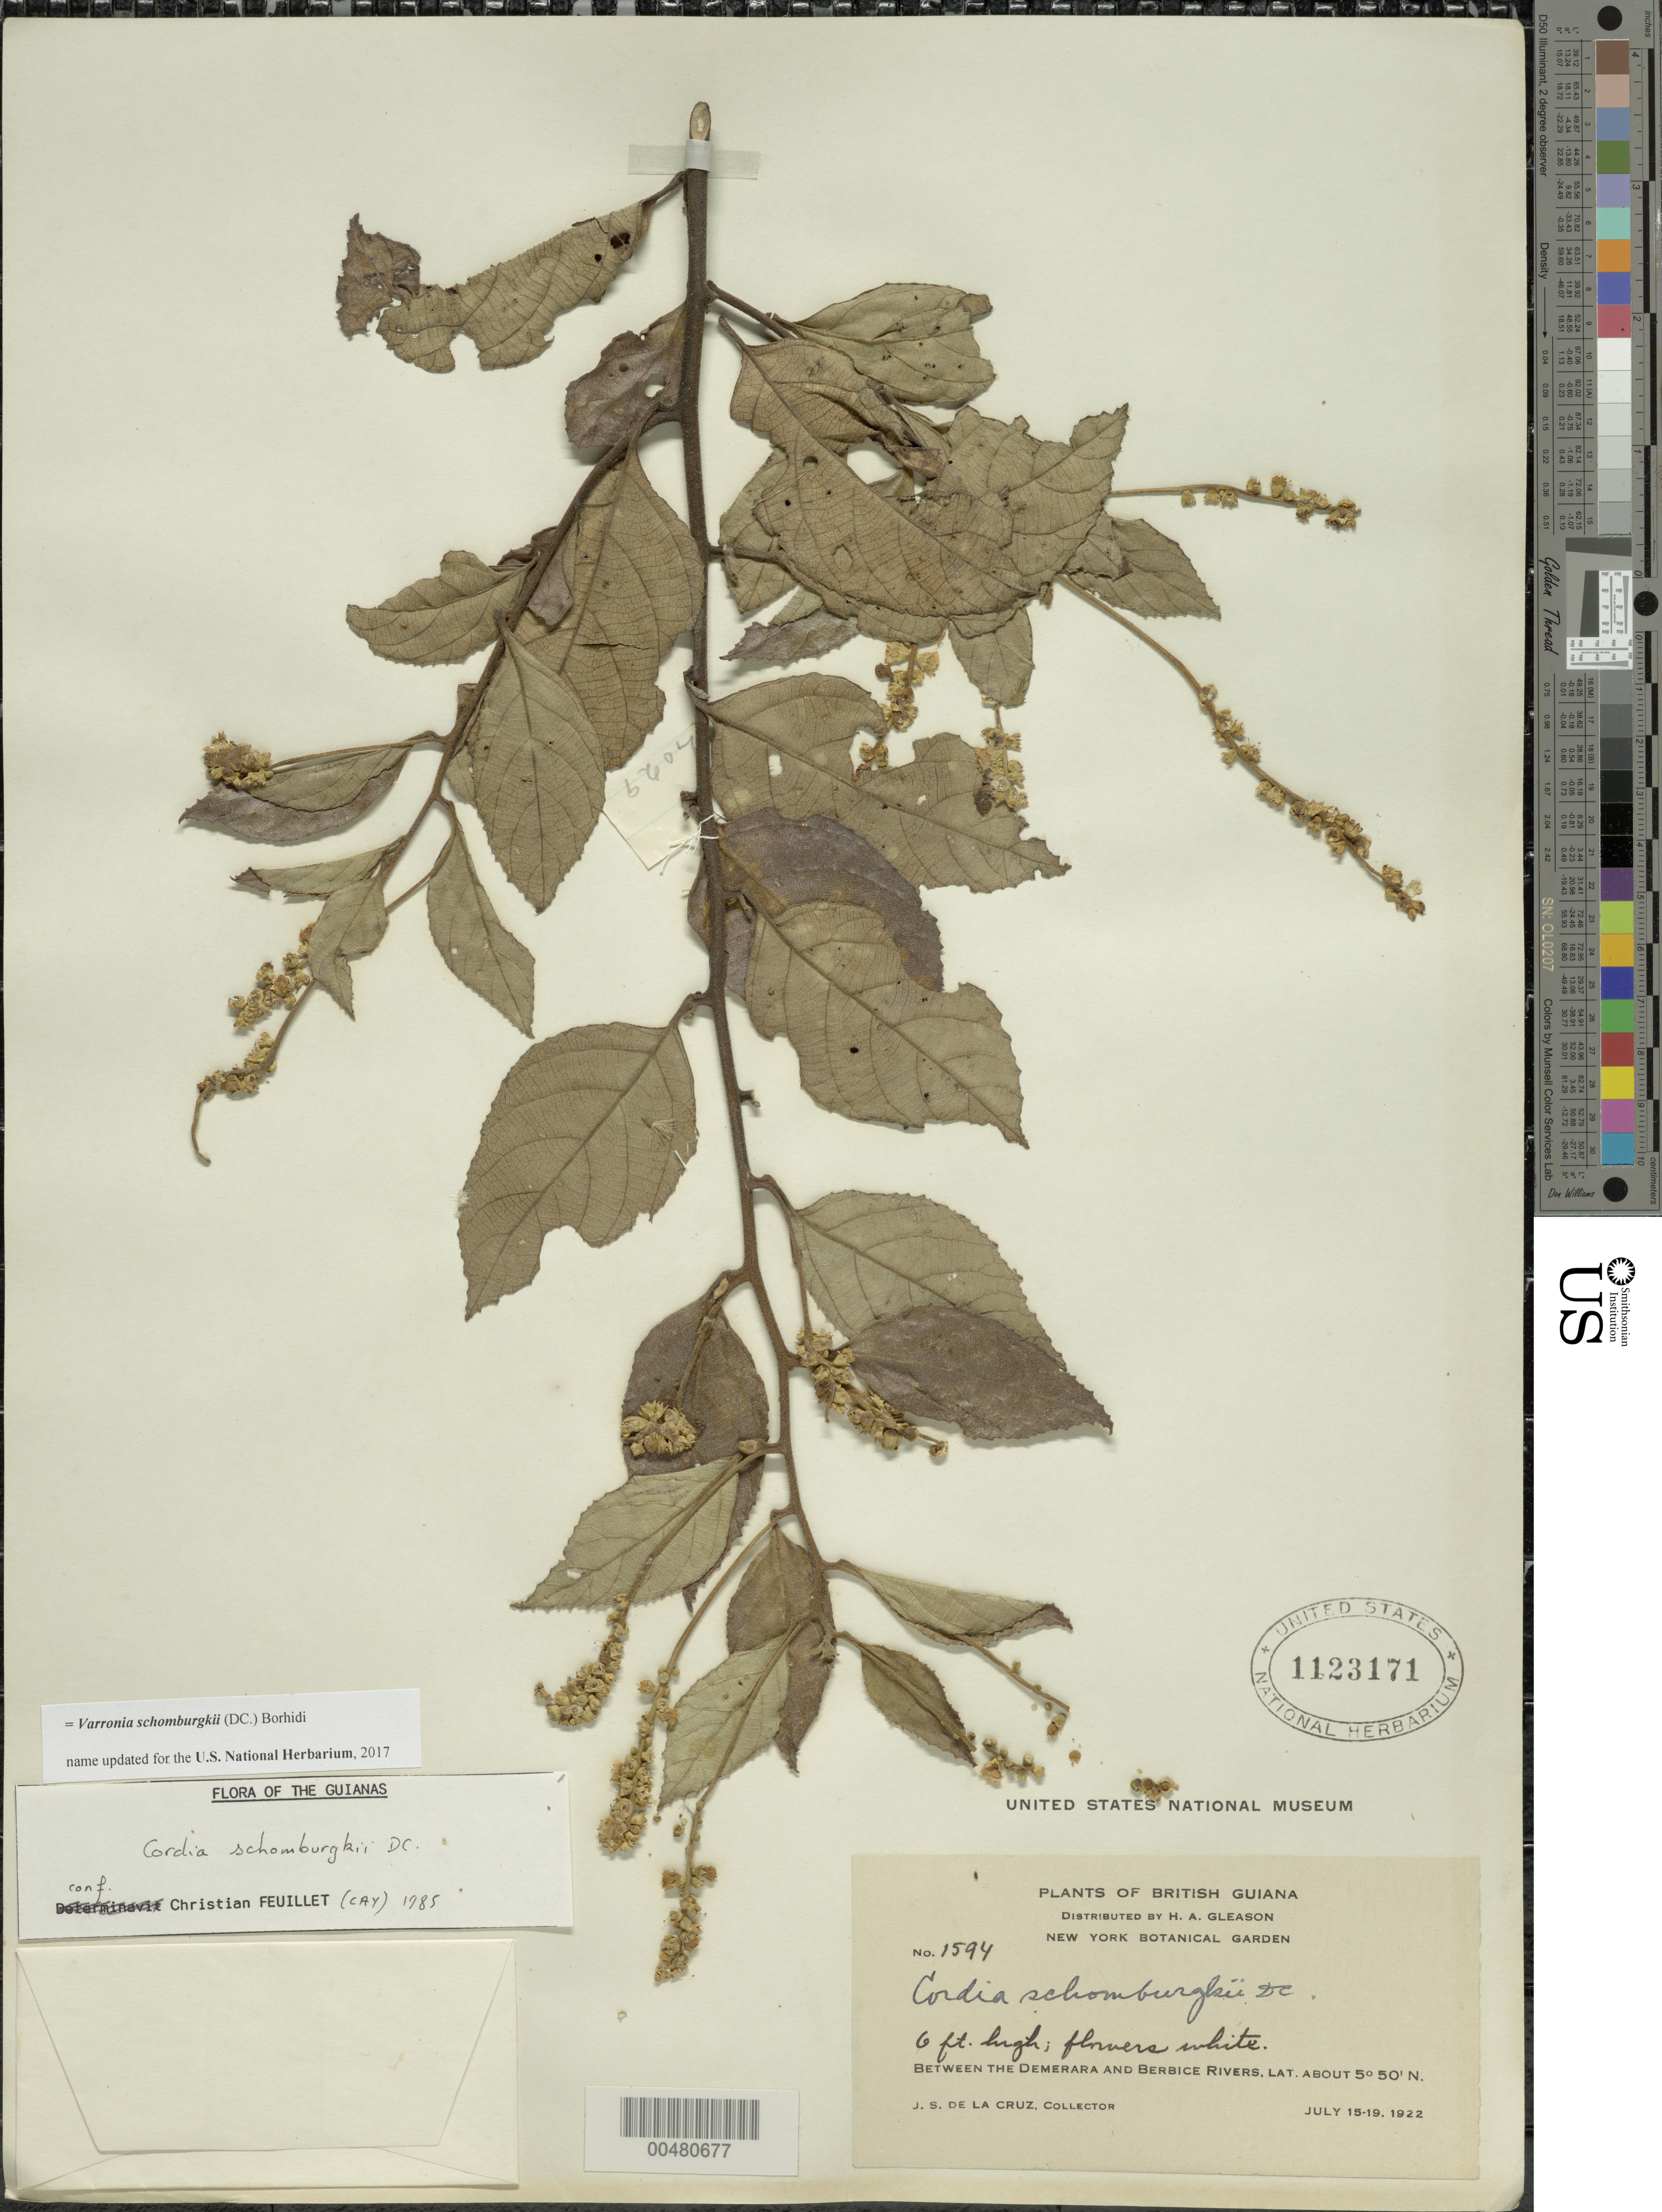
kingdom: Plantae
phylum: Tracheophyta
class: Magnoliopsida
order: Boraginales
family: Cordiaceae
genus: Varronia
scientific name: Varronia schomburgkii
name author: (DC.) Borhidi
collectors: J. S. de la Cruz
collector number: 1594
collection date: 1922-07-15/1922-07-19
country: Guyana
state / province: U. Demerara-Berbice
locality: British Guiana, Between the Demerara and Berbice Rivers.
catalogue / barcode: US 1123171